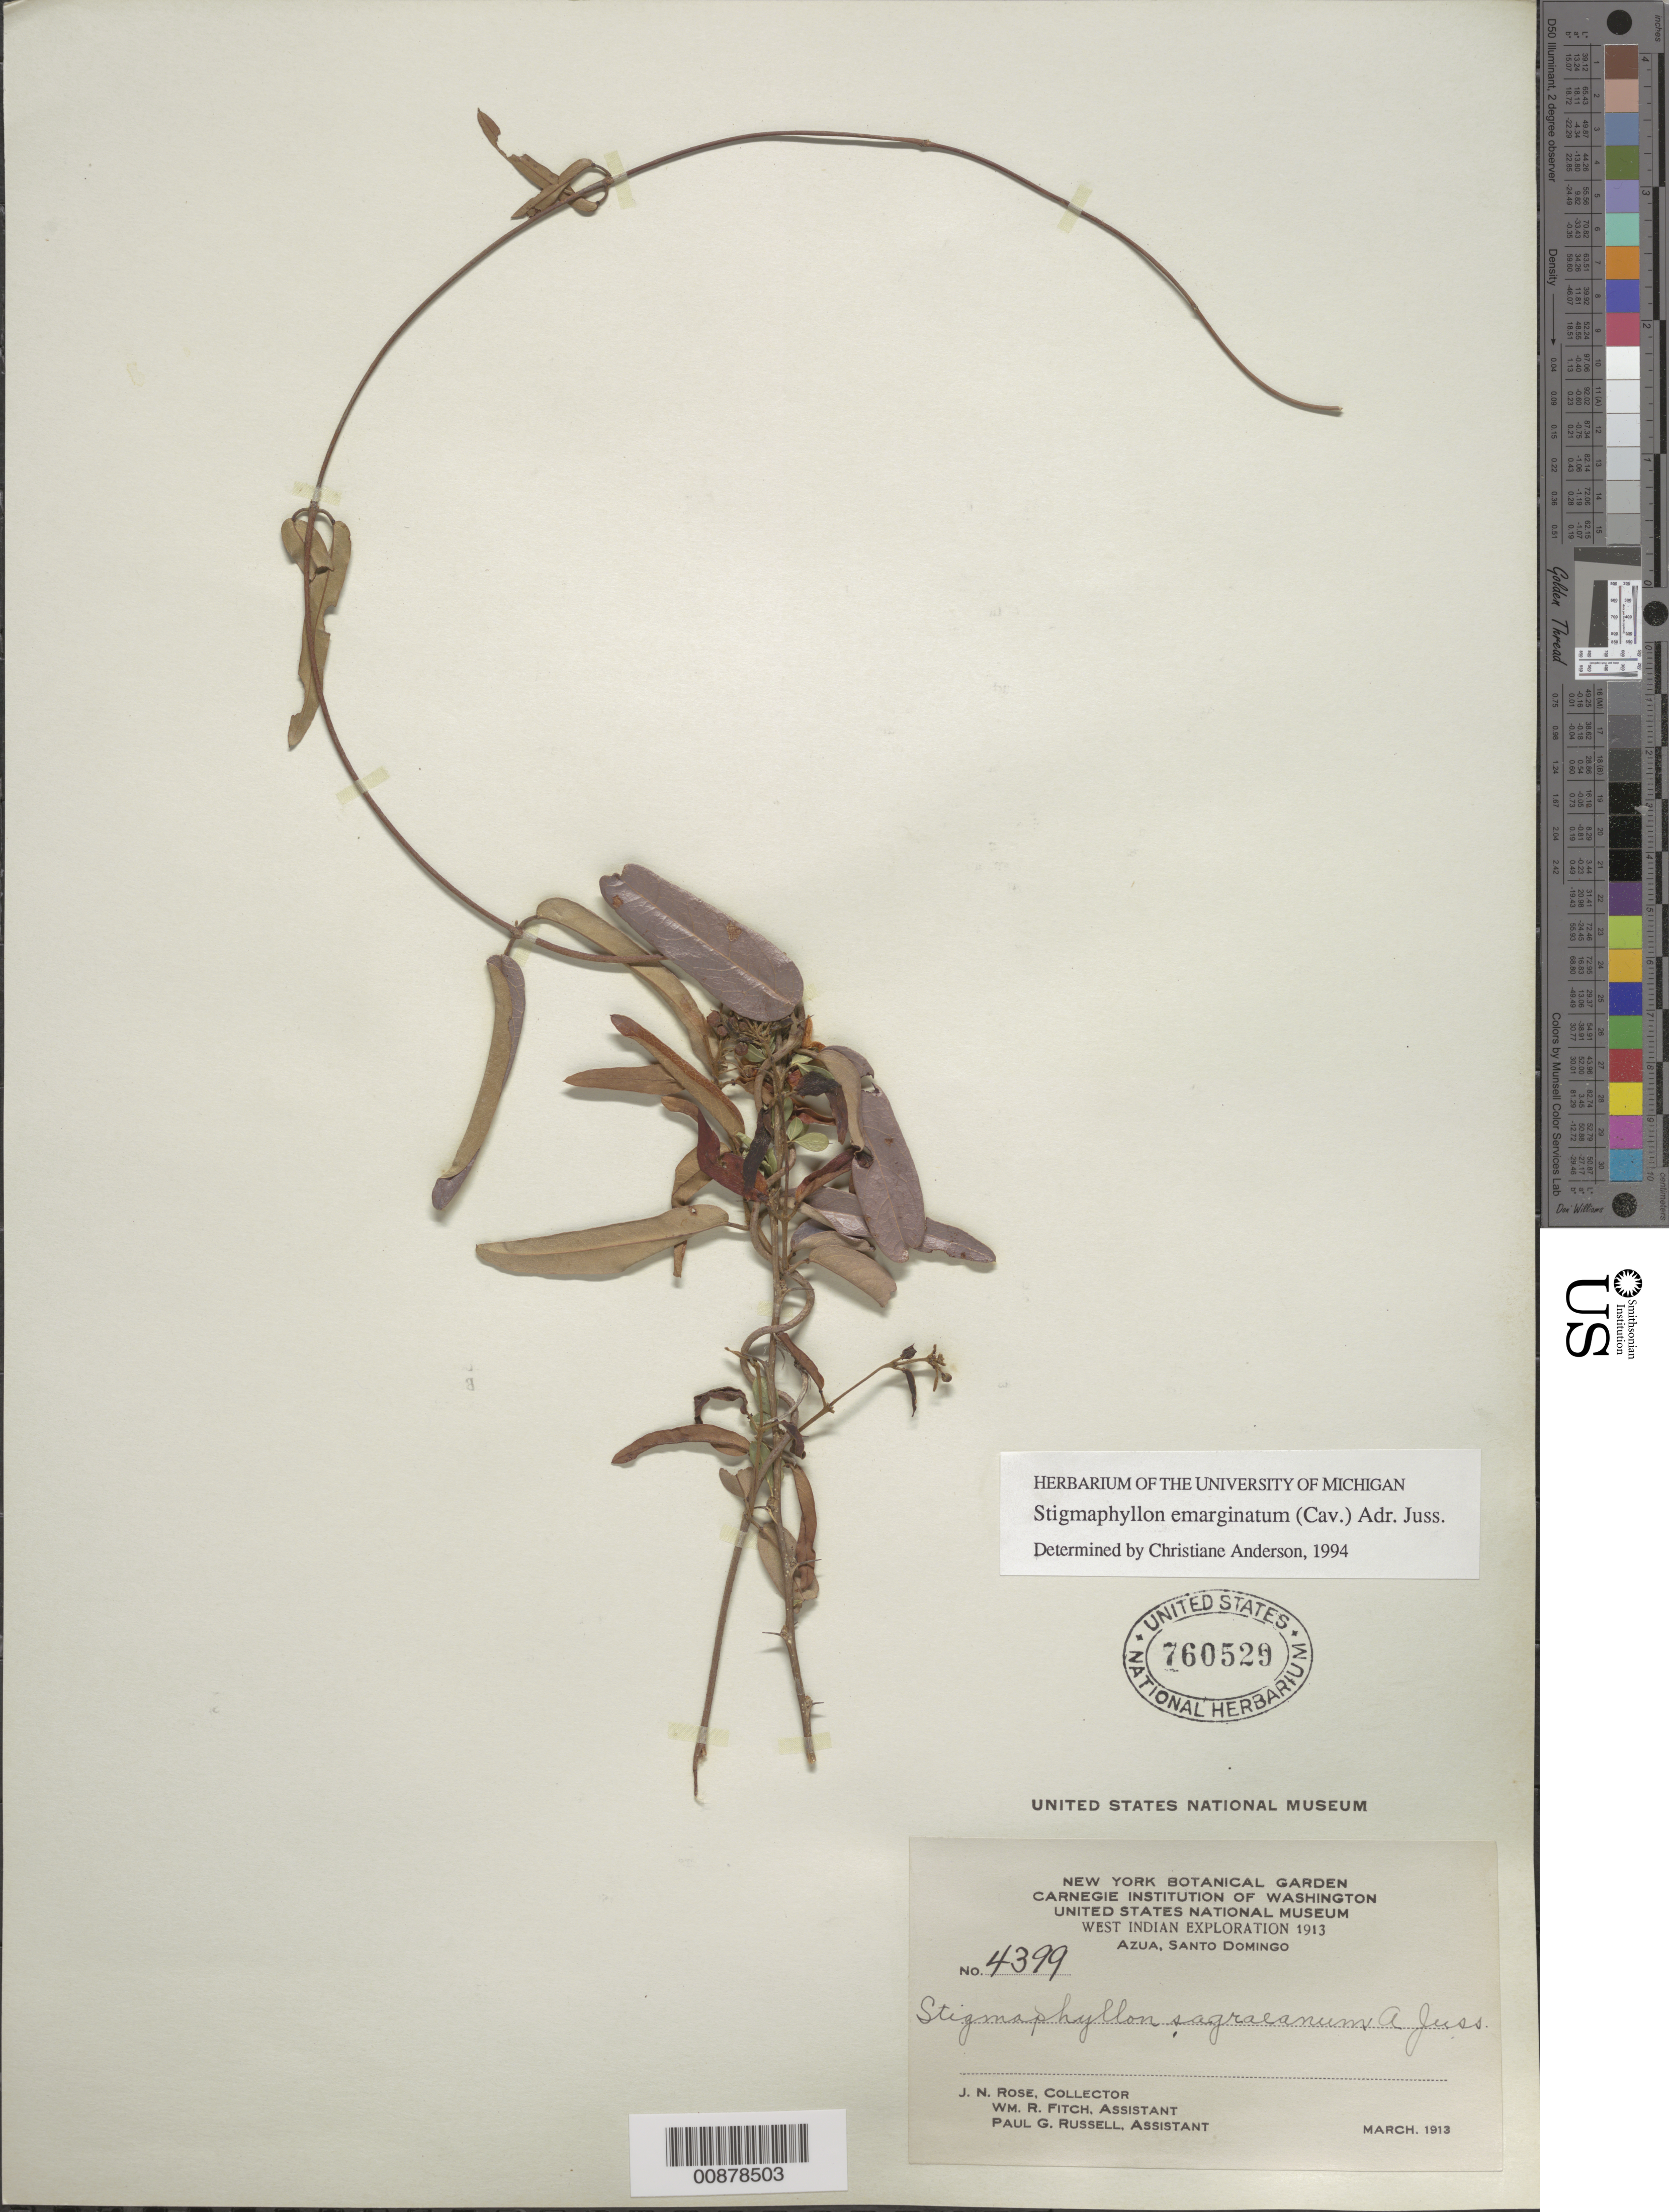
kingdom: Plantae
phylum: Tracheophyta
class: Magnoliopsida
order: Malpighiales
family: Malpighiaceae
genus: Stigmaphyllon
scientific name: Stigmaphyllon emarginatum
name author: (Cav.) A. Juss.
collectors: J. N. Rose, W. R. Fitch & P. G. Russell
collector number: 4399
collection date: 1913-03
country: Dominican Republic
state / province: Azua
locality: Santo Domingo.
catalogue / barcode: US 760529